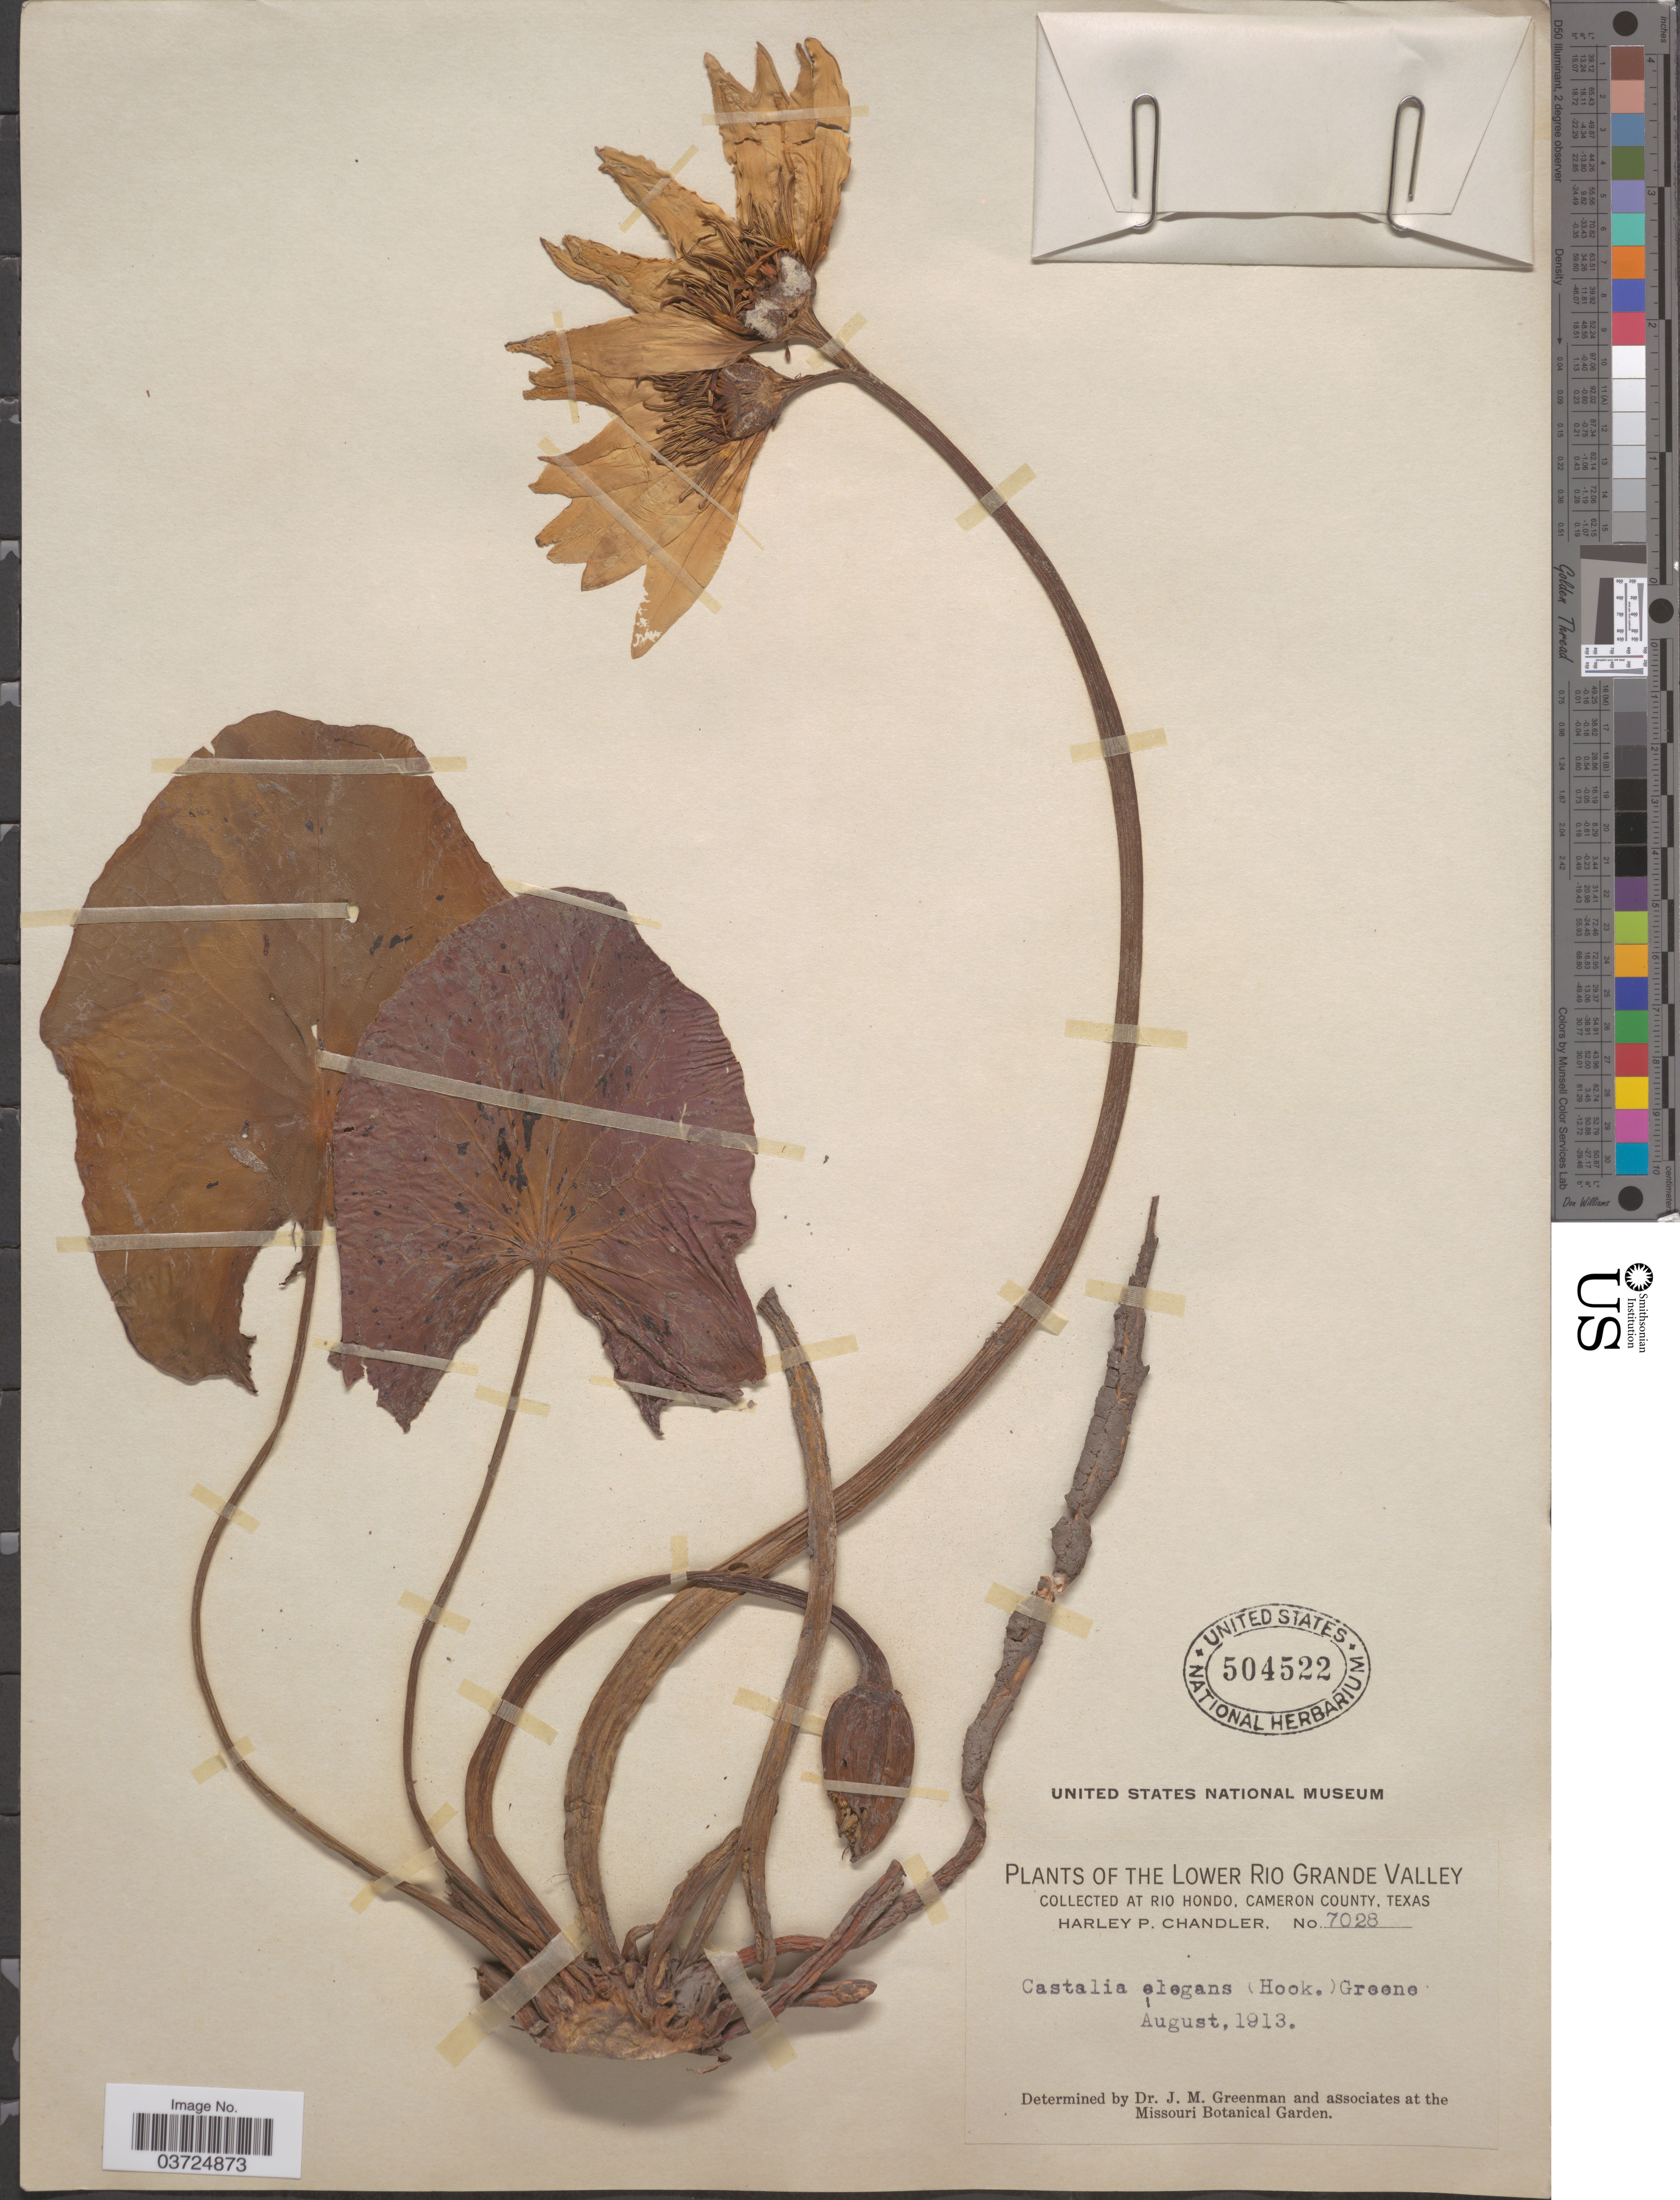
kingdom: Plantae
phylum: Tracheophyta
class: Magnoliopsida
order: Nymphaeales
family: Nymphaeaceae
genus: Nymphaea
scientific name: Nymphaea elegans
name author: Hook.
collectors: H. Chandler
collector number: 7028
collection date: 1913-08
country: United States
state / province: Texas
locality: The Lower Rio Grande Valley. Rio Hondo, Cameron County.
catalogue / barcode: US 504522